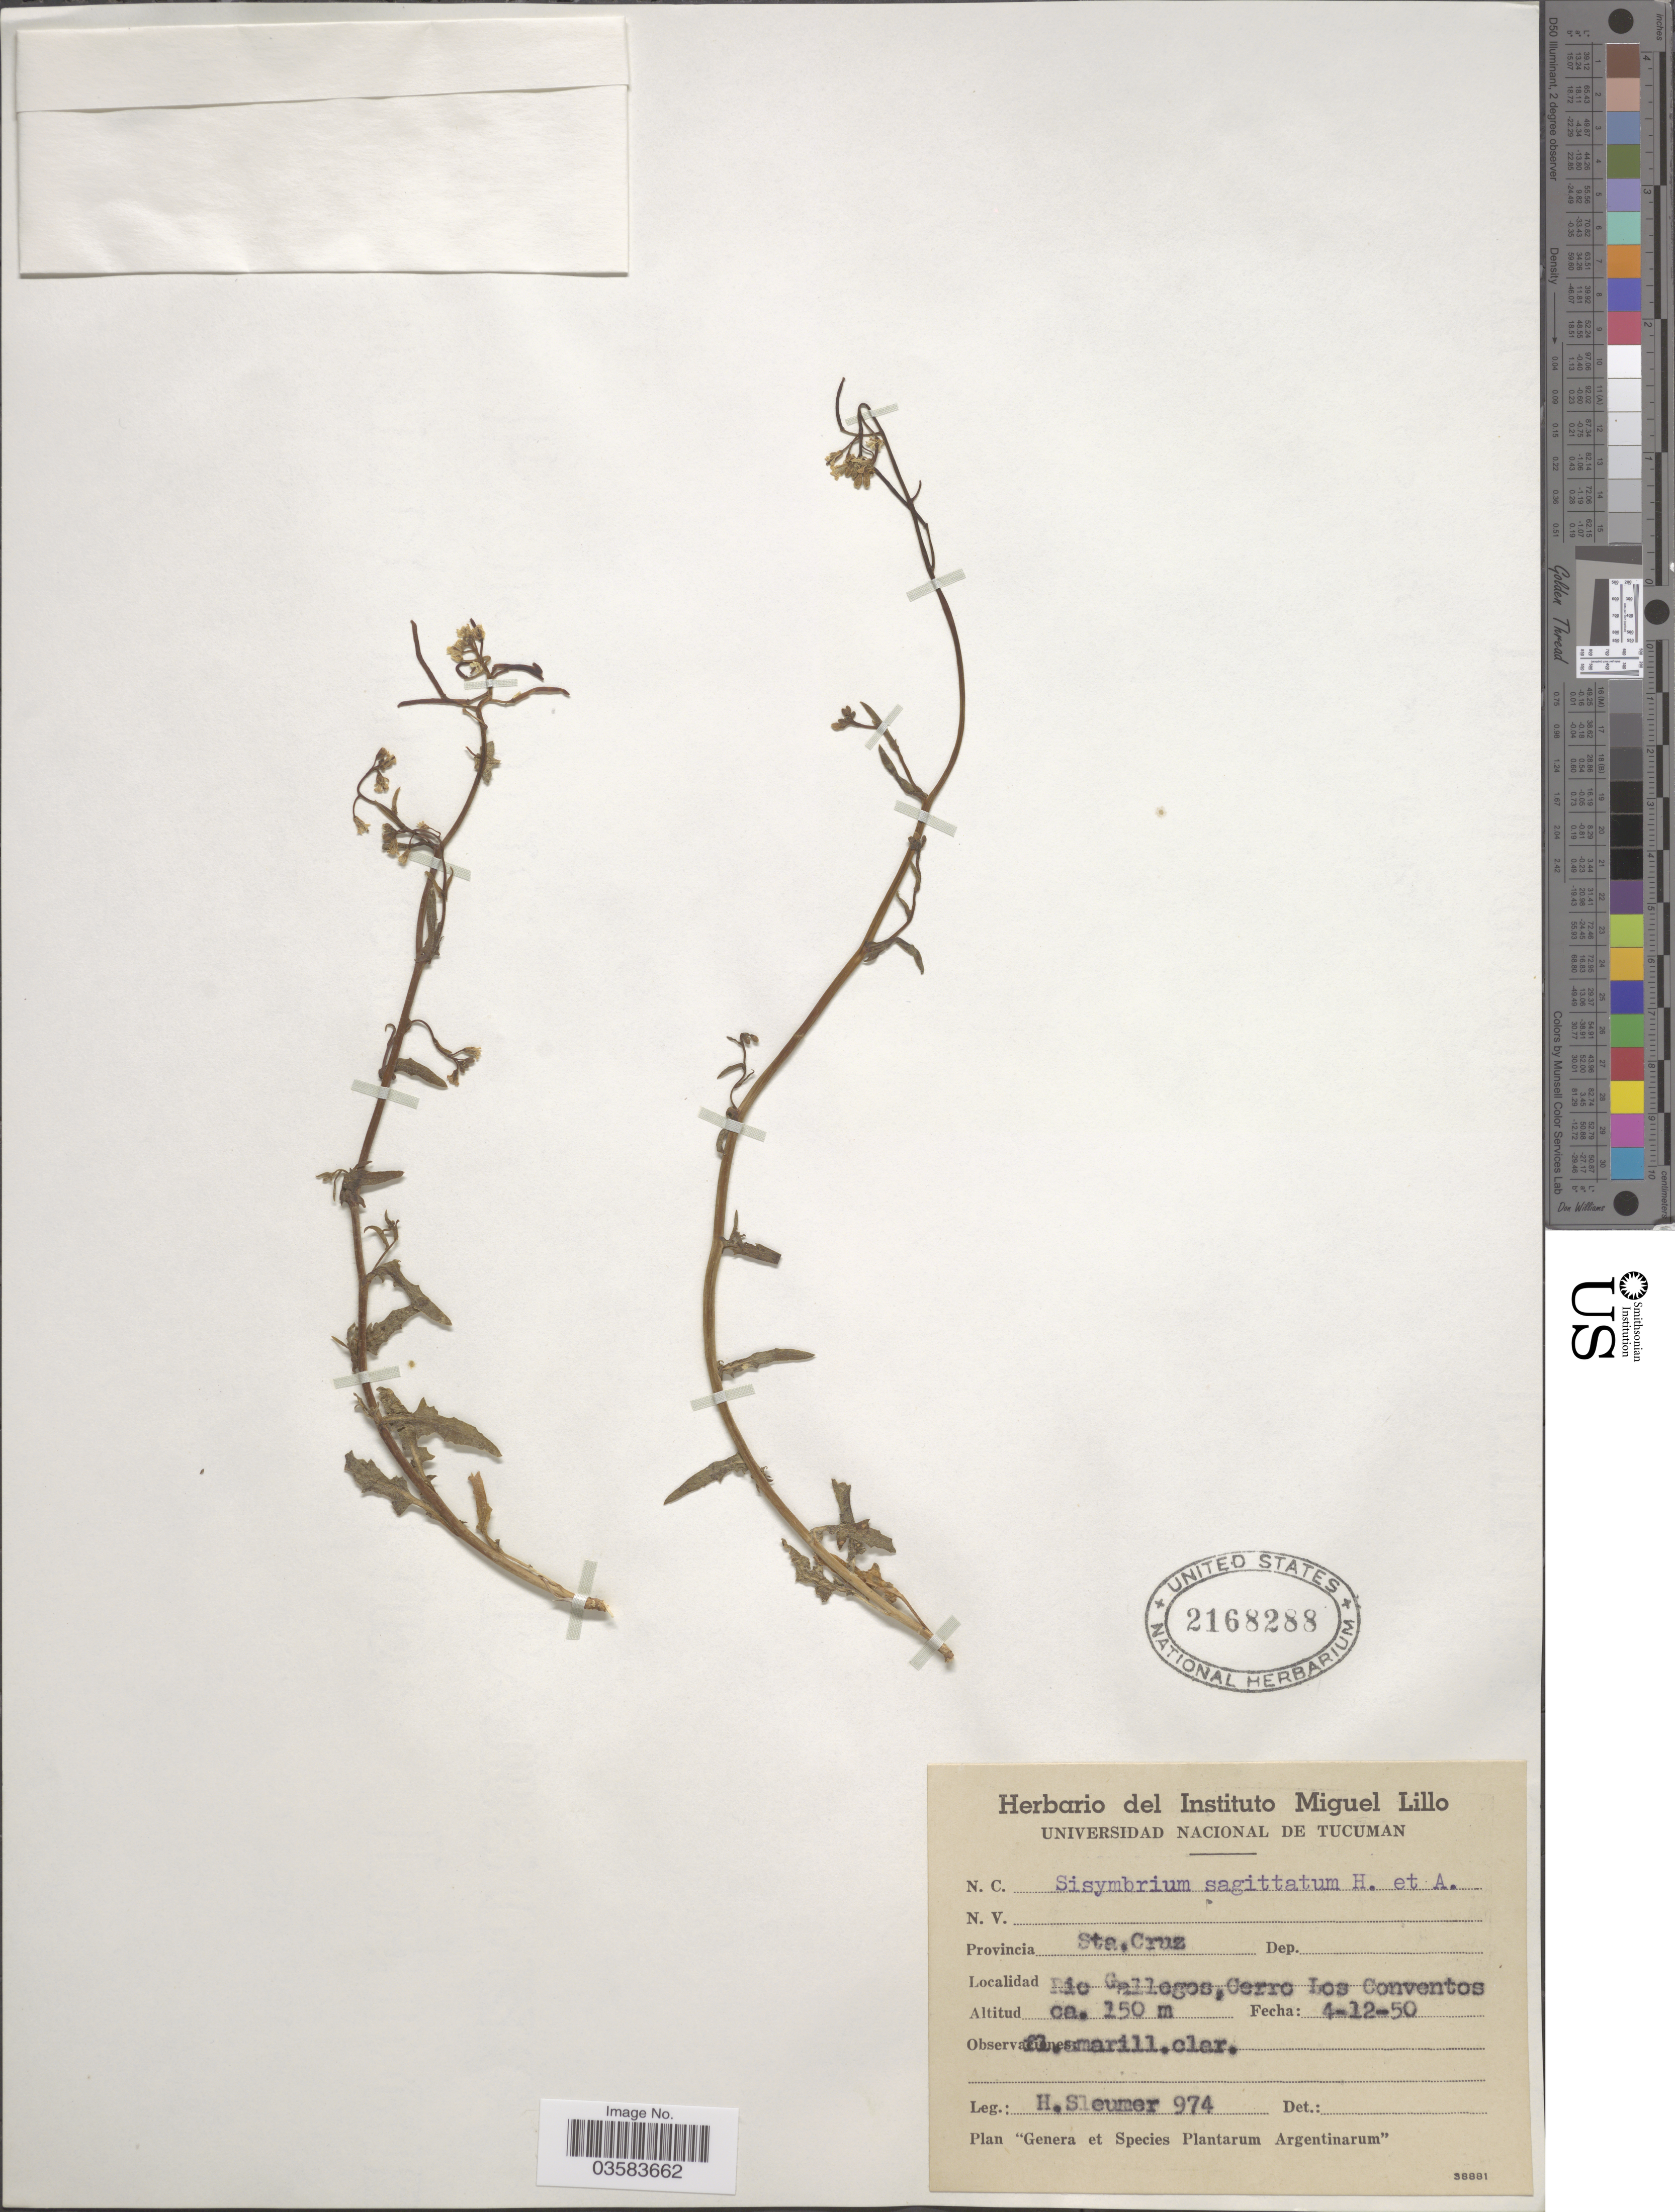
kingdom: Plantae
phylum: Tracheophyta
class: Magnoliopsida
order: Brassicales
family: Brassicaceae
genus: Mostacillastrum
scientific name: Mostacillastrum sagittatum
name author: (Hook. & Arn.) Al-Shehbaz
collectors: H. O. Sleumer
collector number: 974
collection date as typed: Transcribed d/m/y: 4/12/50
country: Argentina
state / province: Santa Cruz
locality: Rio Gallegos, Cerro Los Conventos.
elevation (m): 150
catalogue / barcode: US 2168288